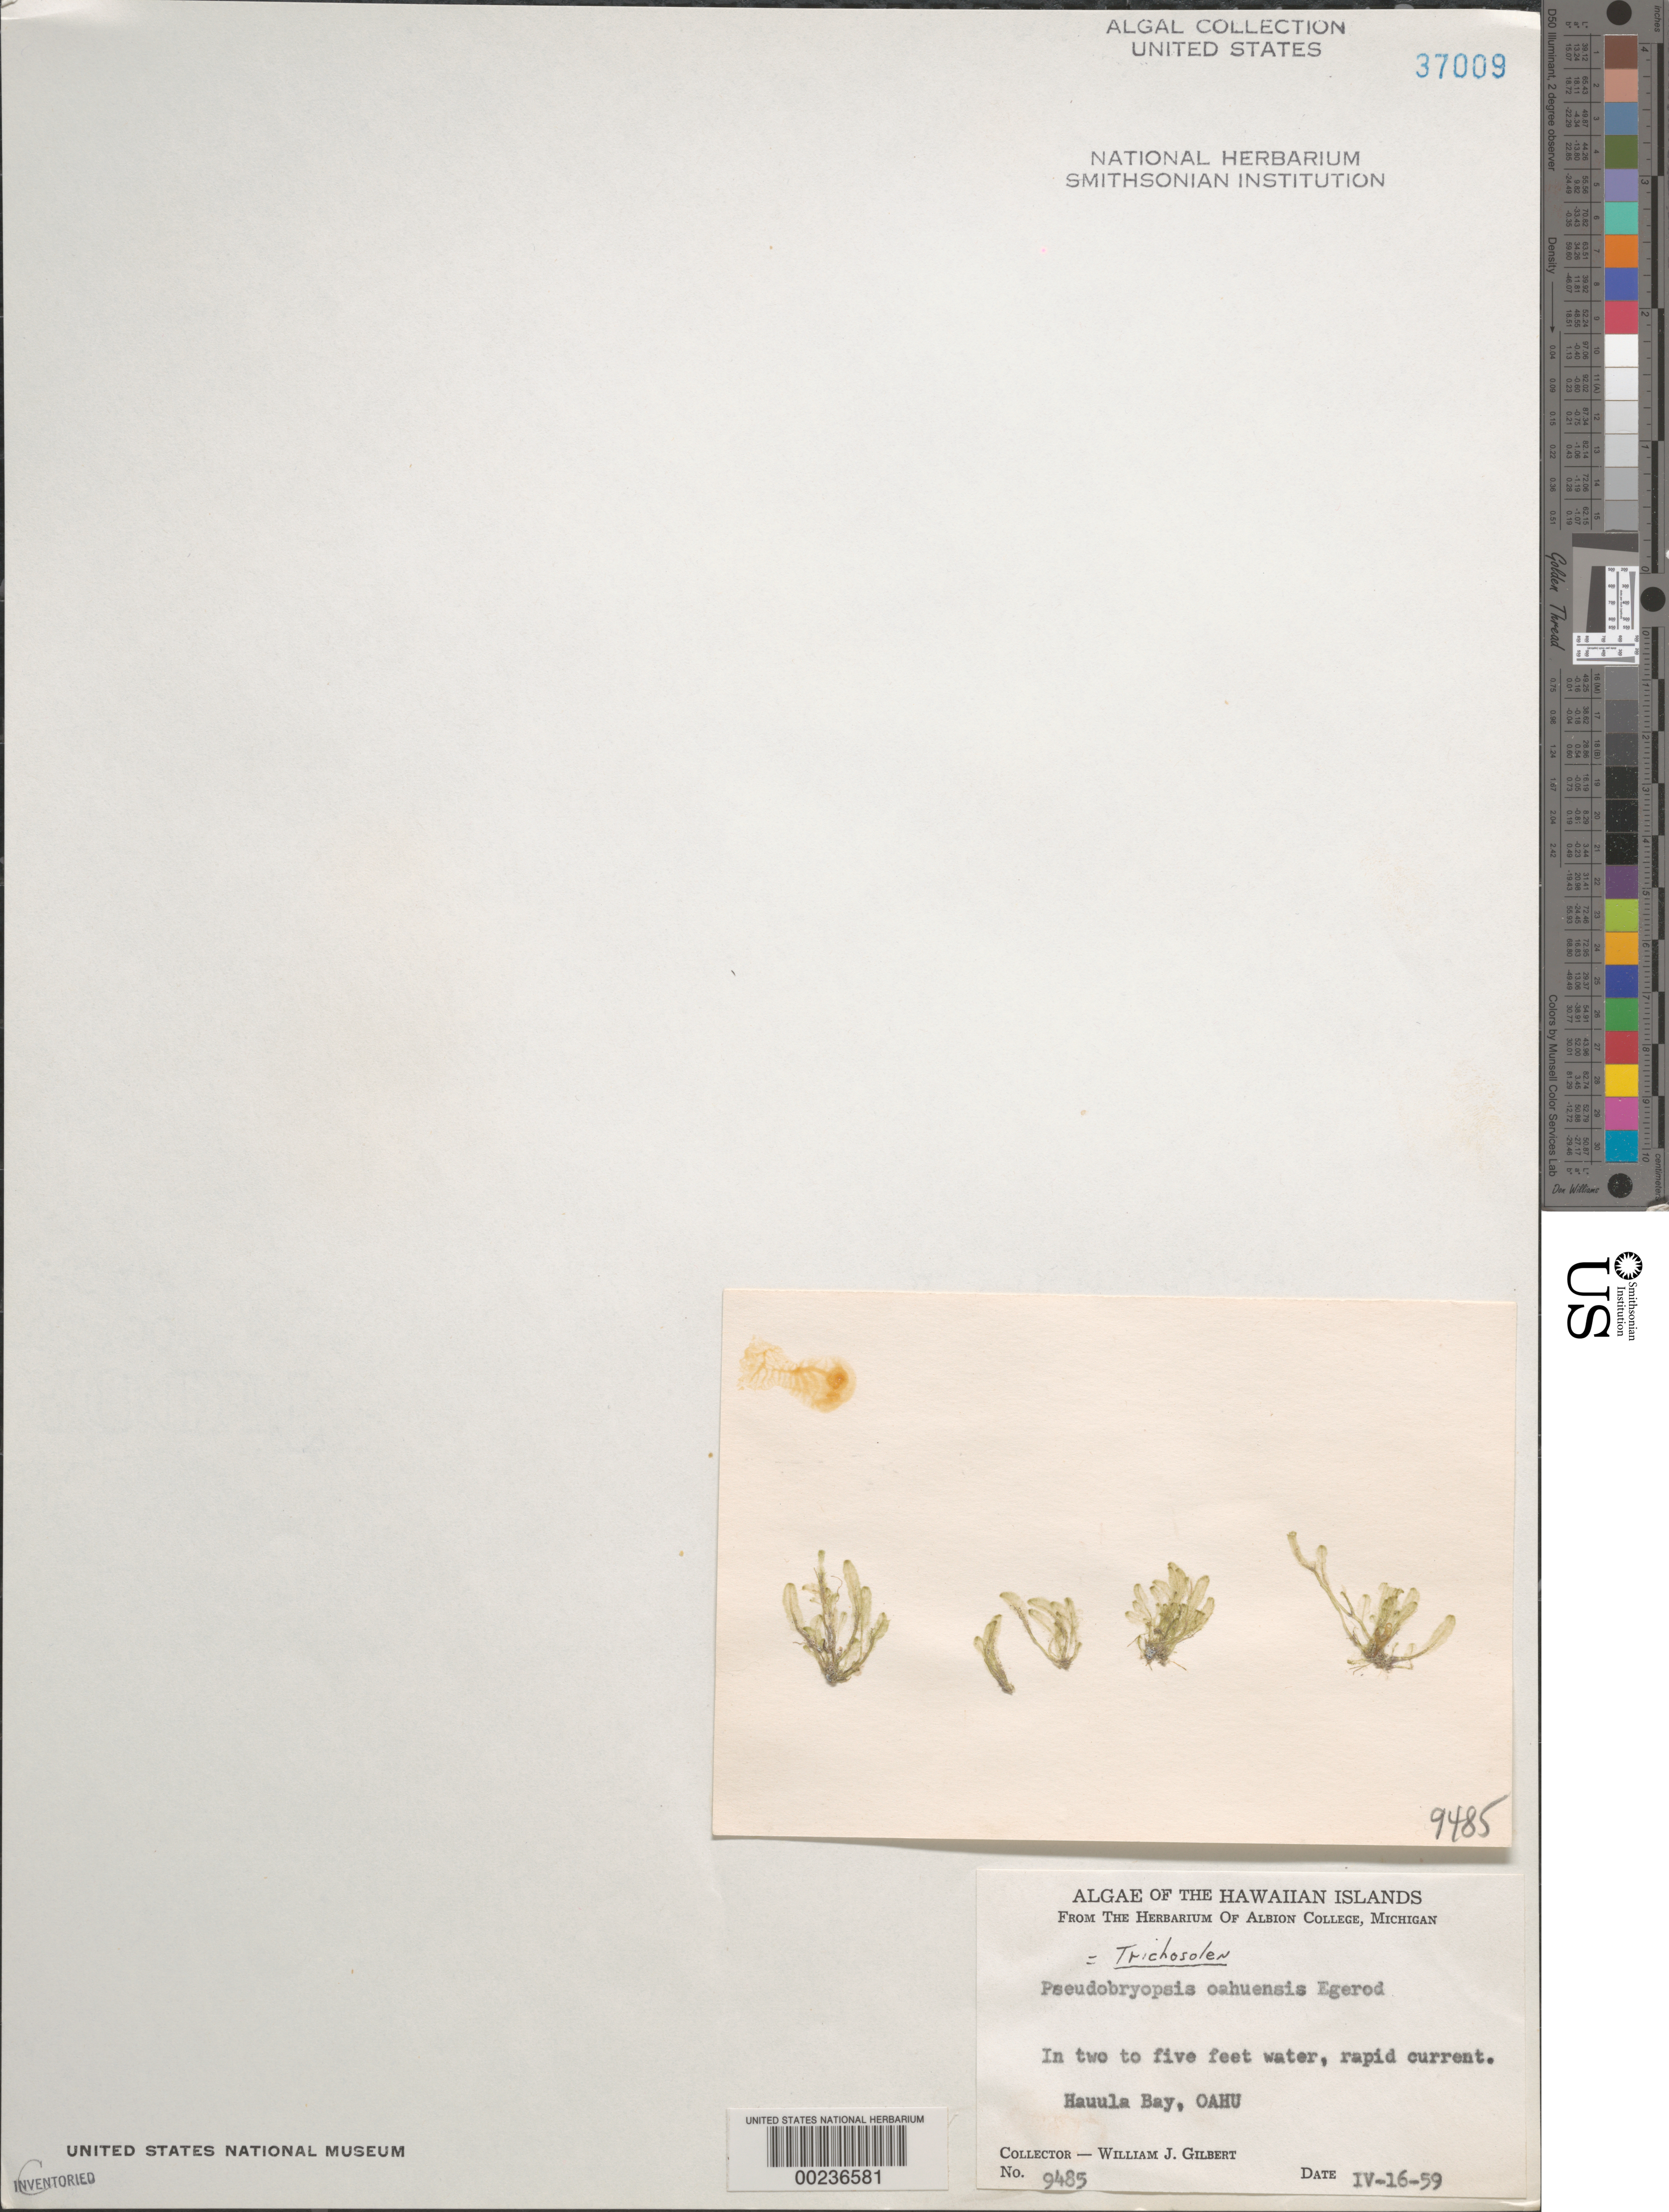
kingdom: Plantae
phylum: Chlorophyta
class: Ulvophyceae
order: Bryopsidales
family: Bryopsidaceae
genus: Trichosolen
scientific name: Trichosolen sp.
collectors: W. J. Gilbert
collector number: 9485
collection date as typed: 16 Apr 1959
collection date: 1959-04-16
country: United States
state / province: Hawaii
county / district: Honolulu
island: Oahu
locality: Hau'ula Bay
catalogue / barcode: US 37009